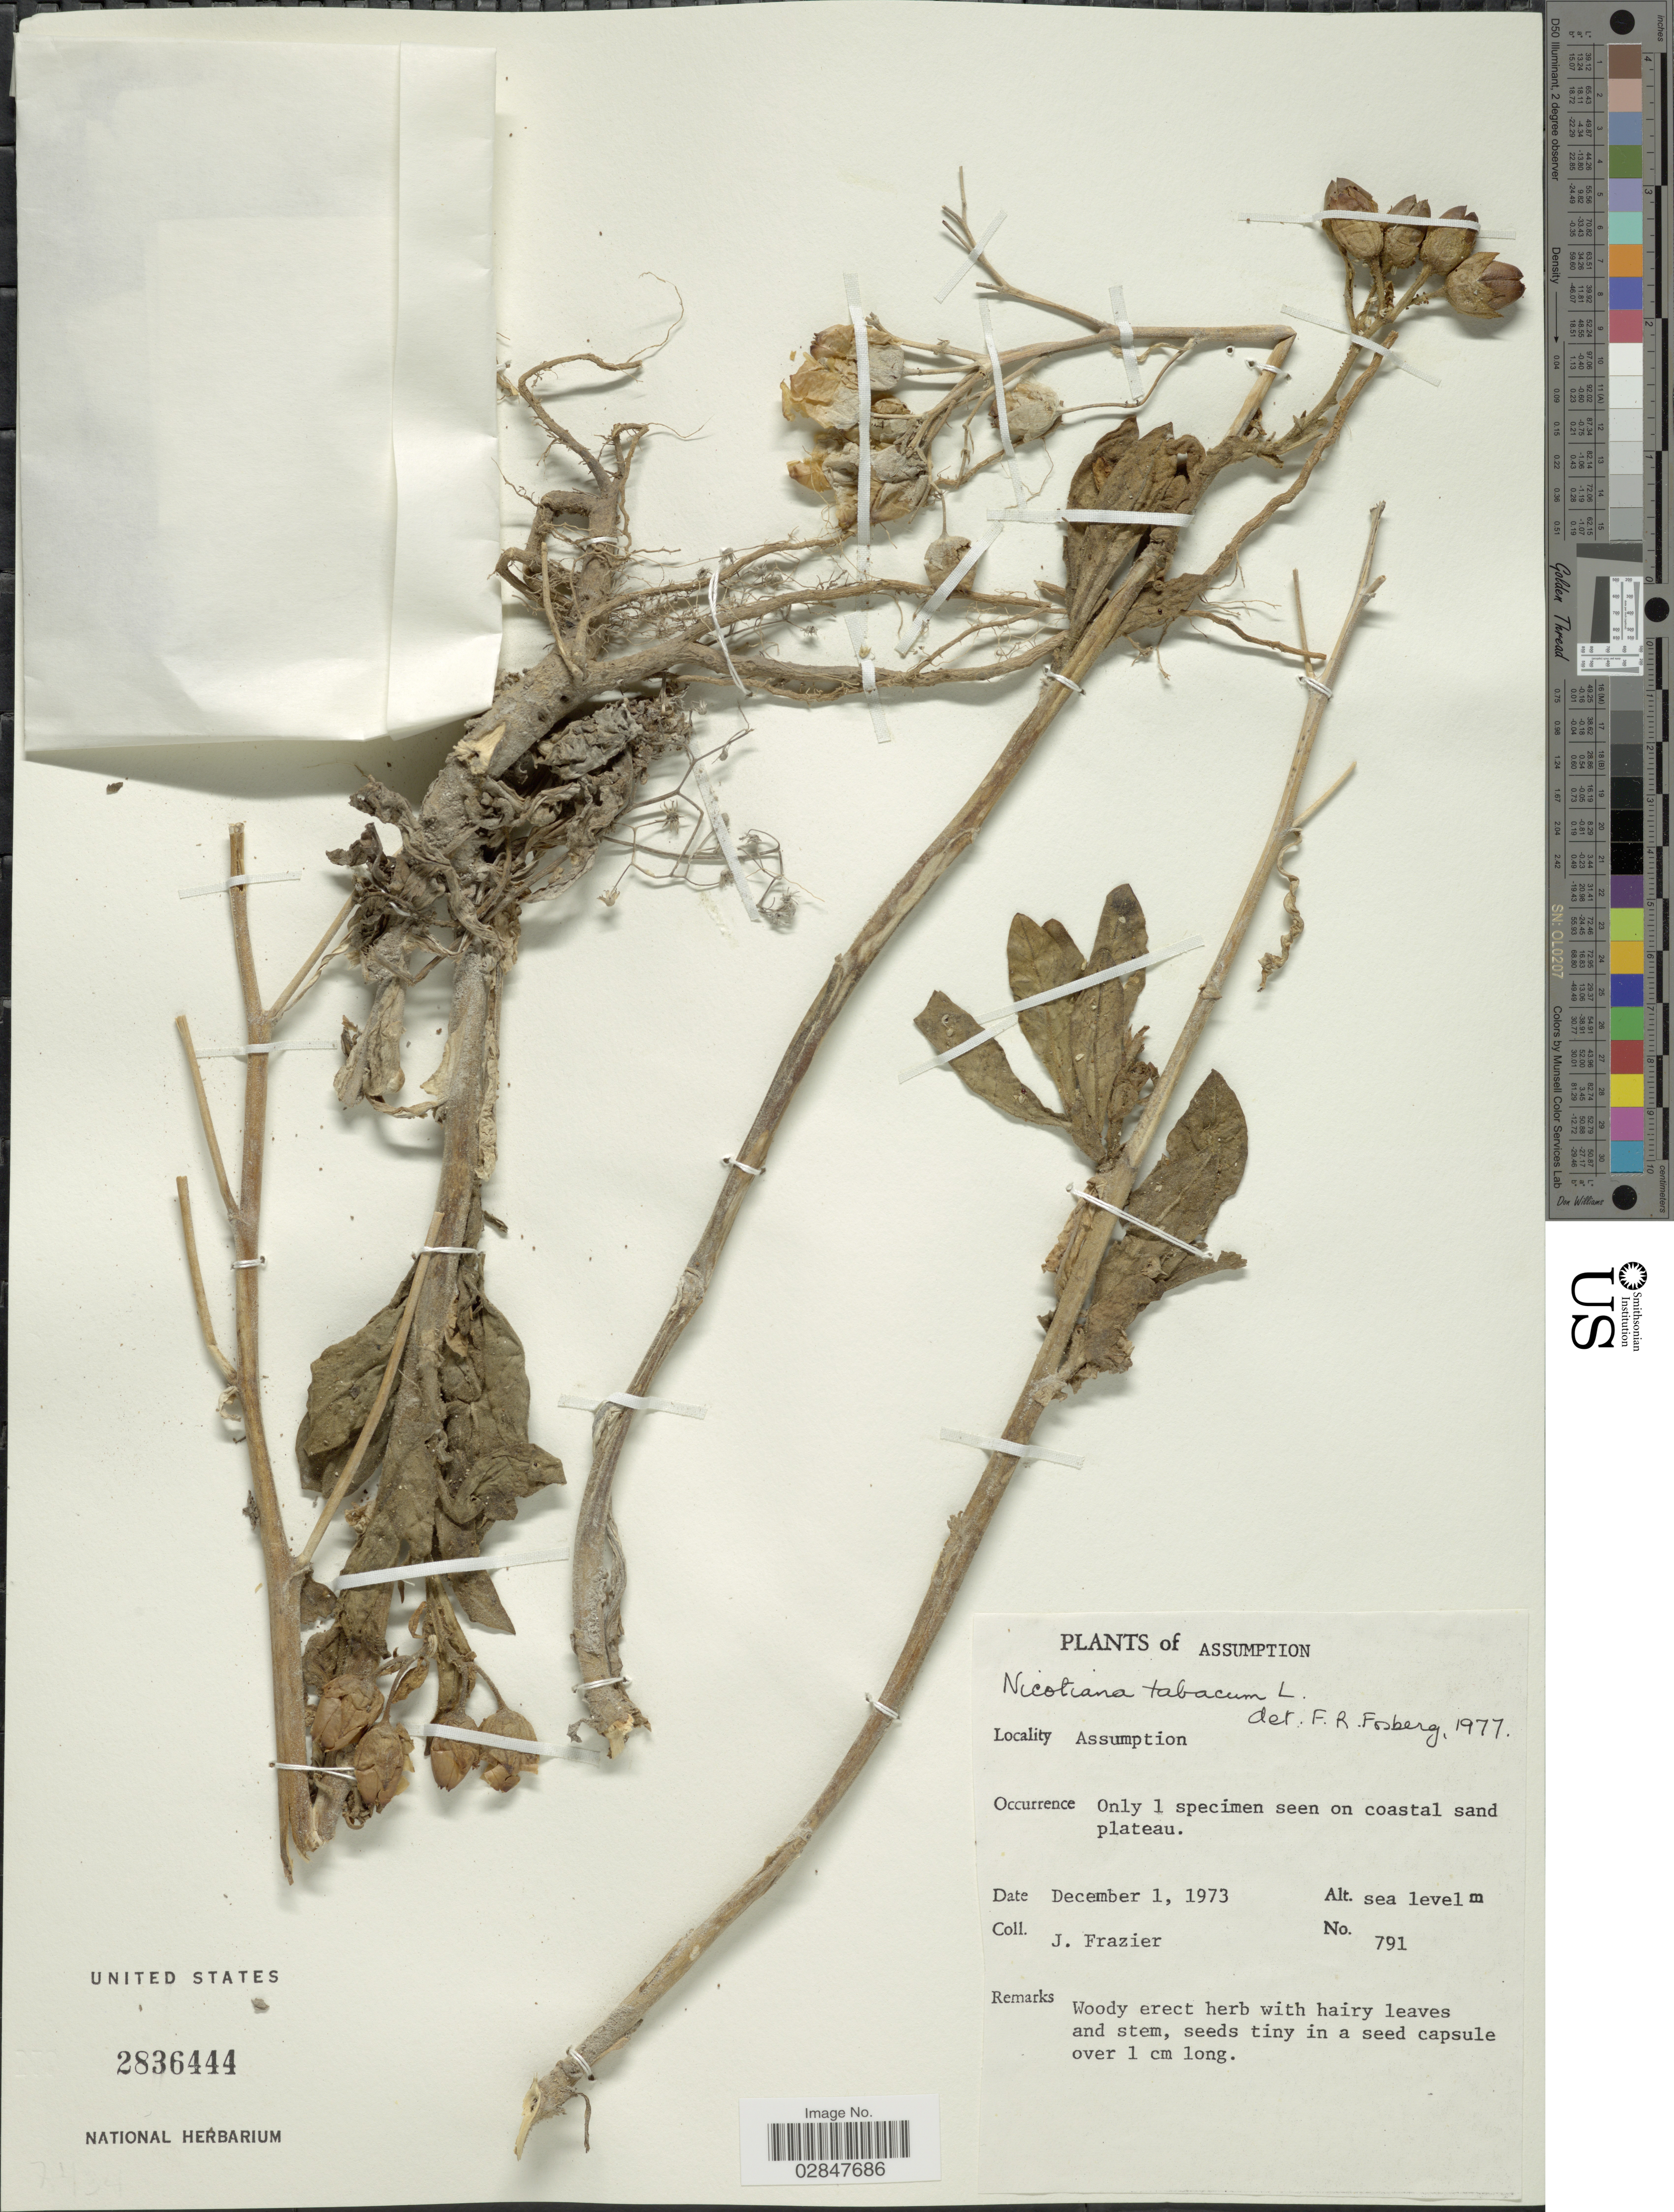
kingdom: Plantae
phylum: Tracheophyta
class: Magnoliopsida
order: Solanales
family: Solanaceae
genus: Nicotiana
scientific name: Nicotiana tabacum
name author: L.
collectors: J. Frazier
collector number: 791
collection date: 1973-12-01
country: Seychelles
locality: Assumption.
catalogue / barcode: US 2836444